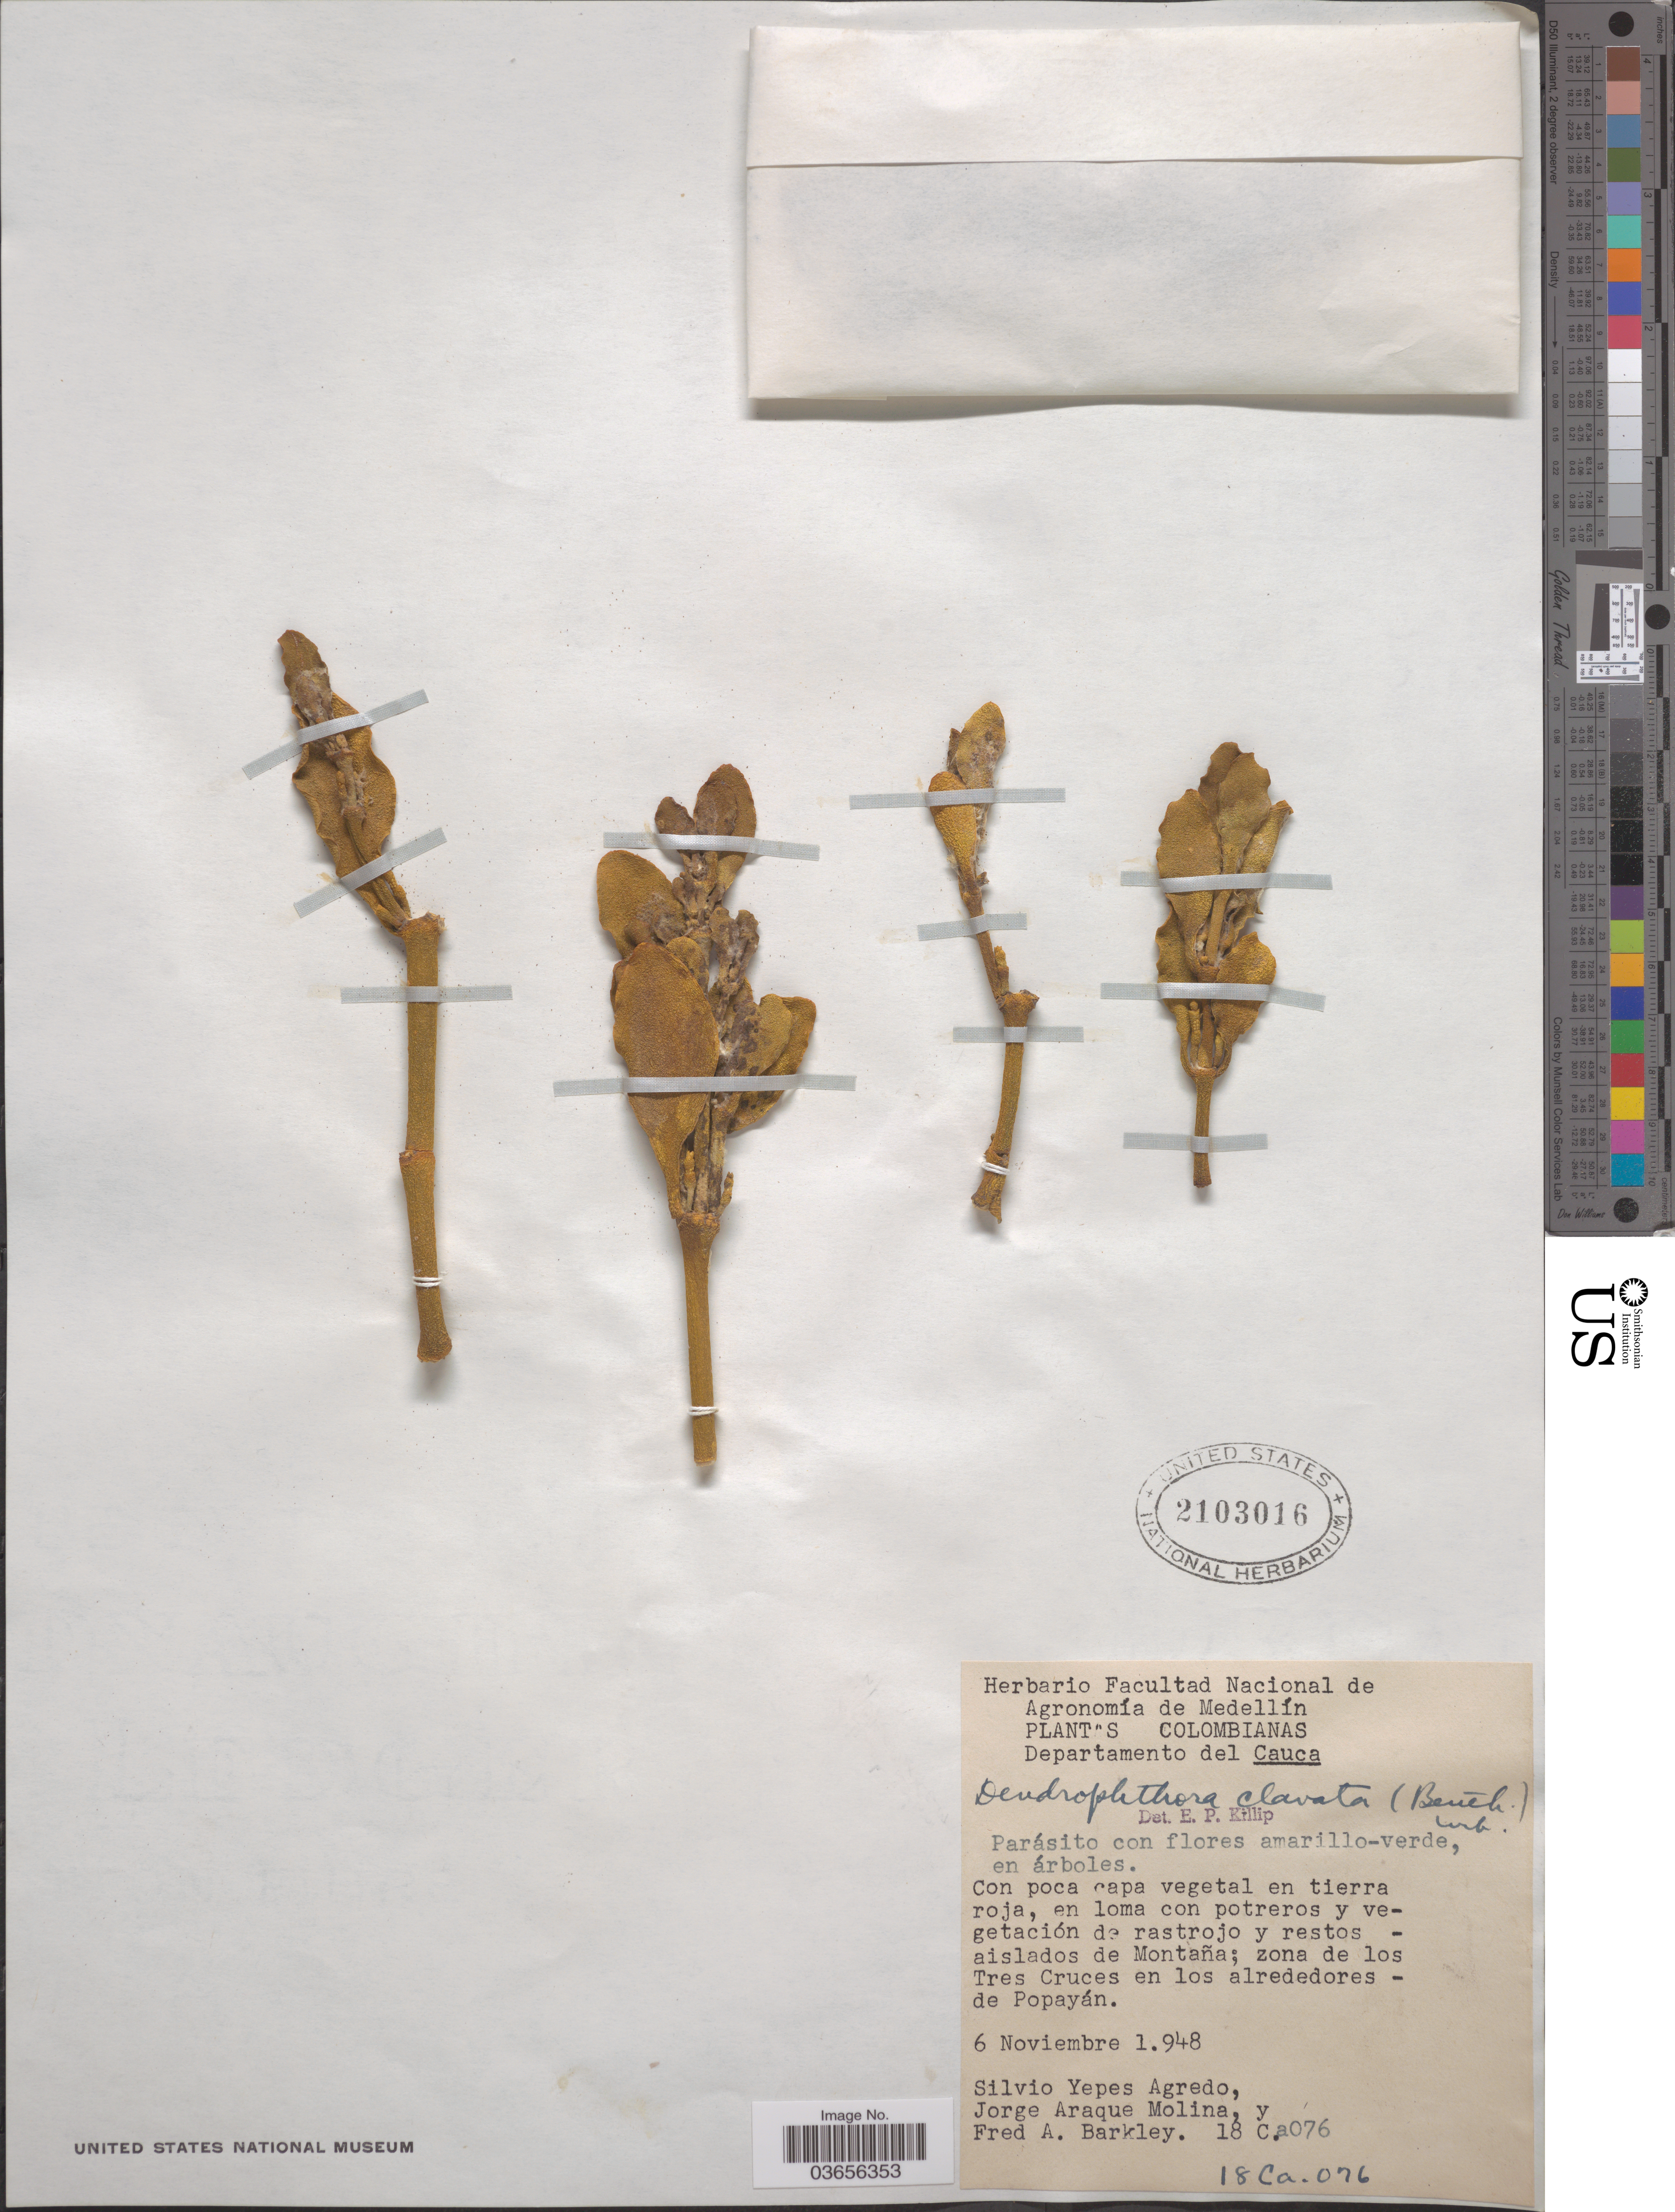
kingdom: Plantae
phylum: Tracheophyta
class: Magnoliopsida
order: Santalales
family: Viscaceae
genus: Dendrophthora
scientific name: Dendrophthora clavata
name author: (Benth.) Urb.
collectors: S. Yepes-Agredo, J. Araque Molina & F. A. Barkley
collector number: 18 Ca 076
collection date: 1948-11-06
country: Colombia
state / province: Cauca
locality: Departamento del Cauca. En loma con potreros y vegetación de rastrojo y restos - aislados de Montaña; zona de los Tres Cruces en los alrededores - de Popayán.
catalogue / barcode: US 2103016